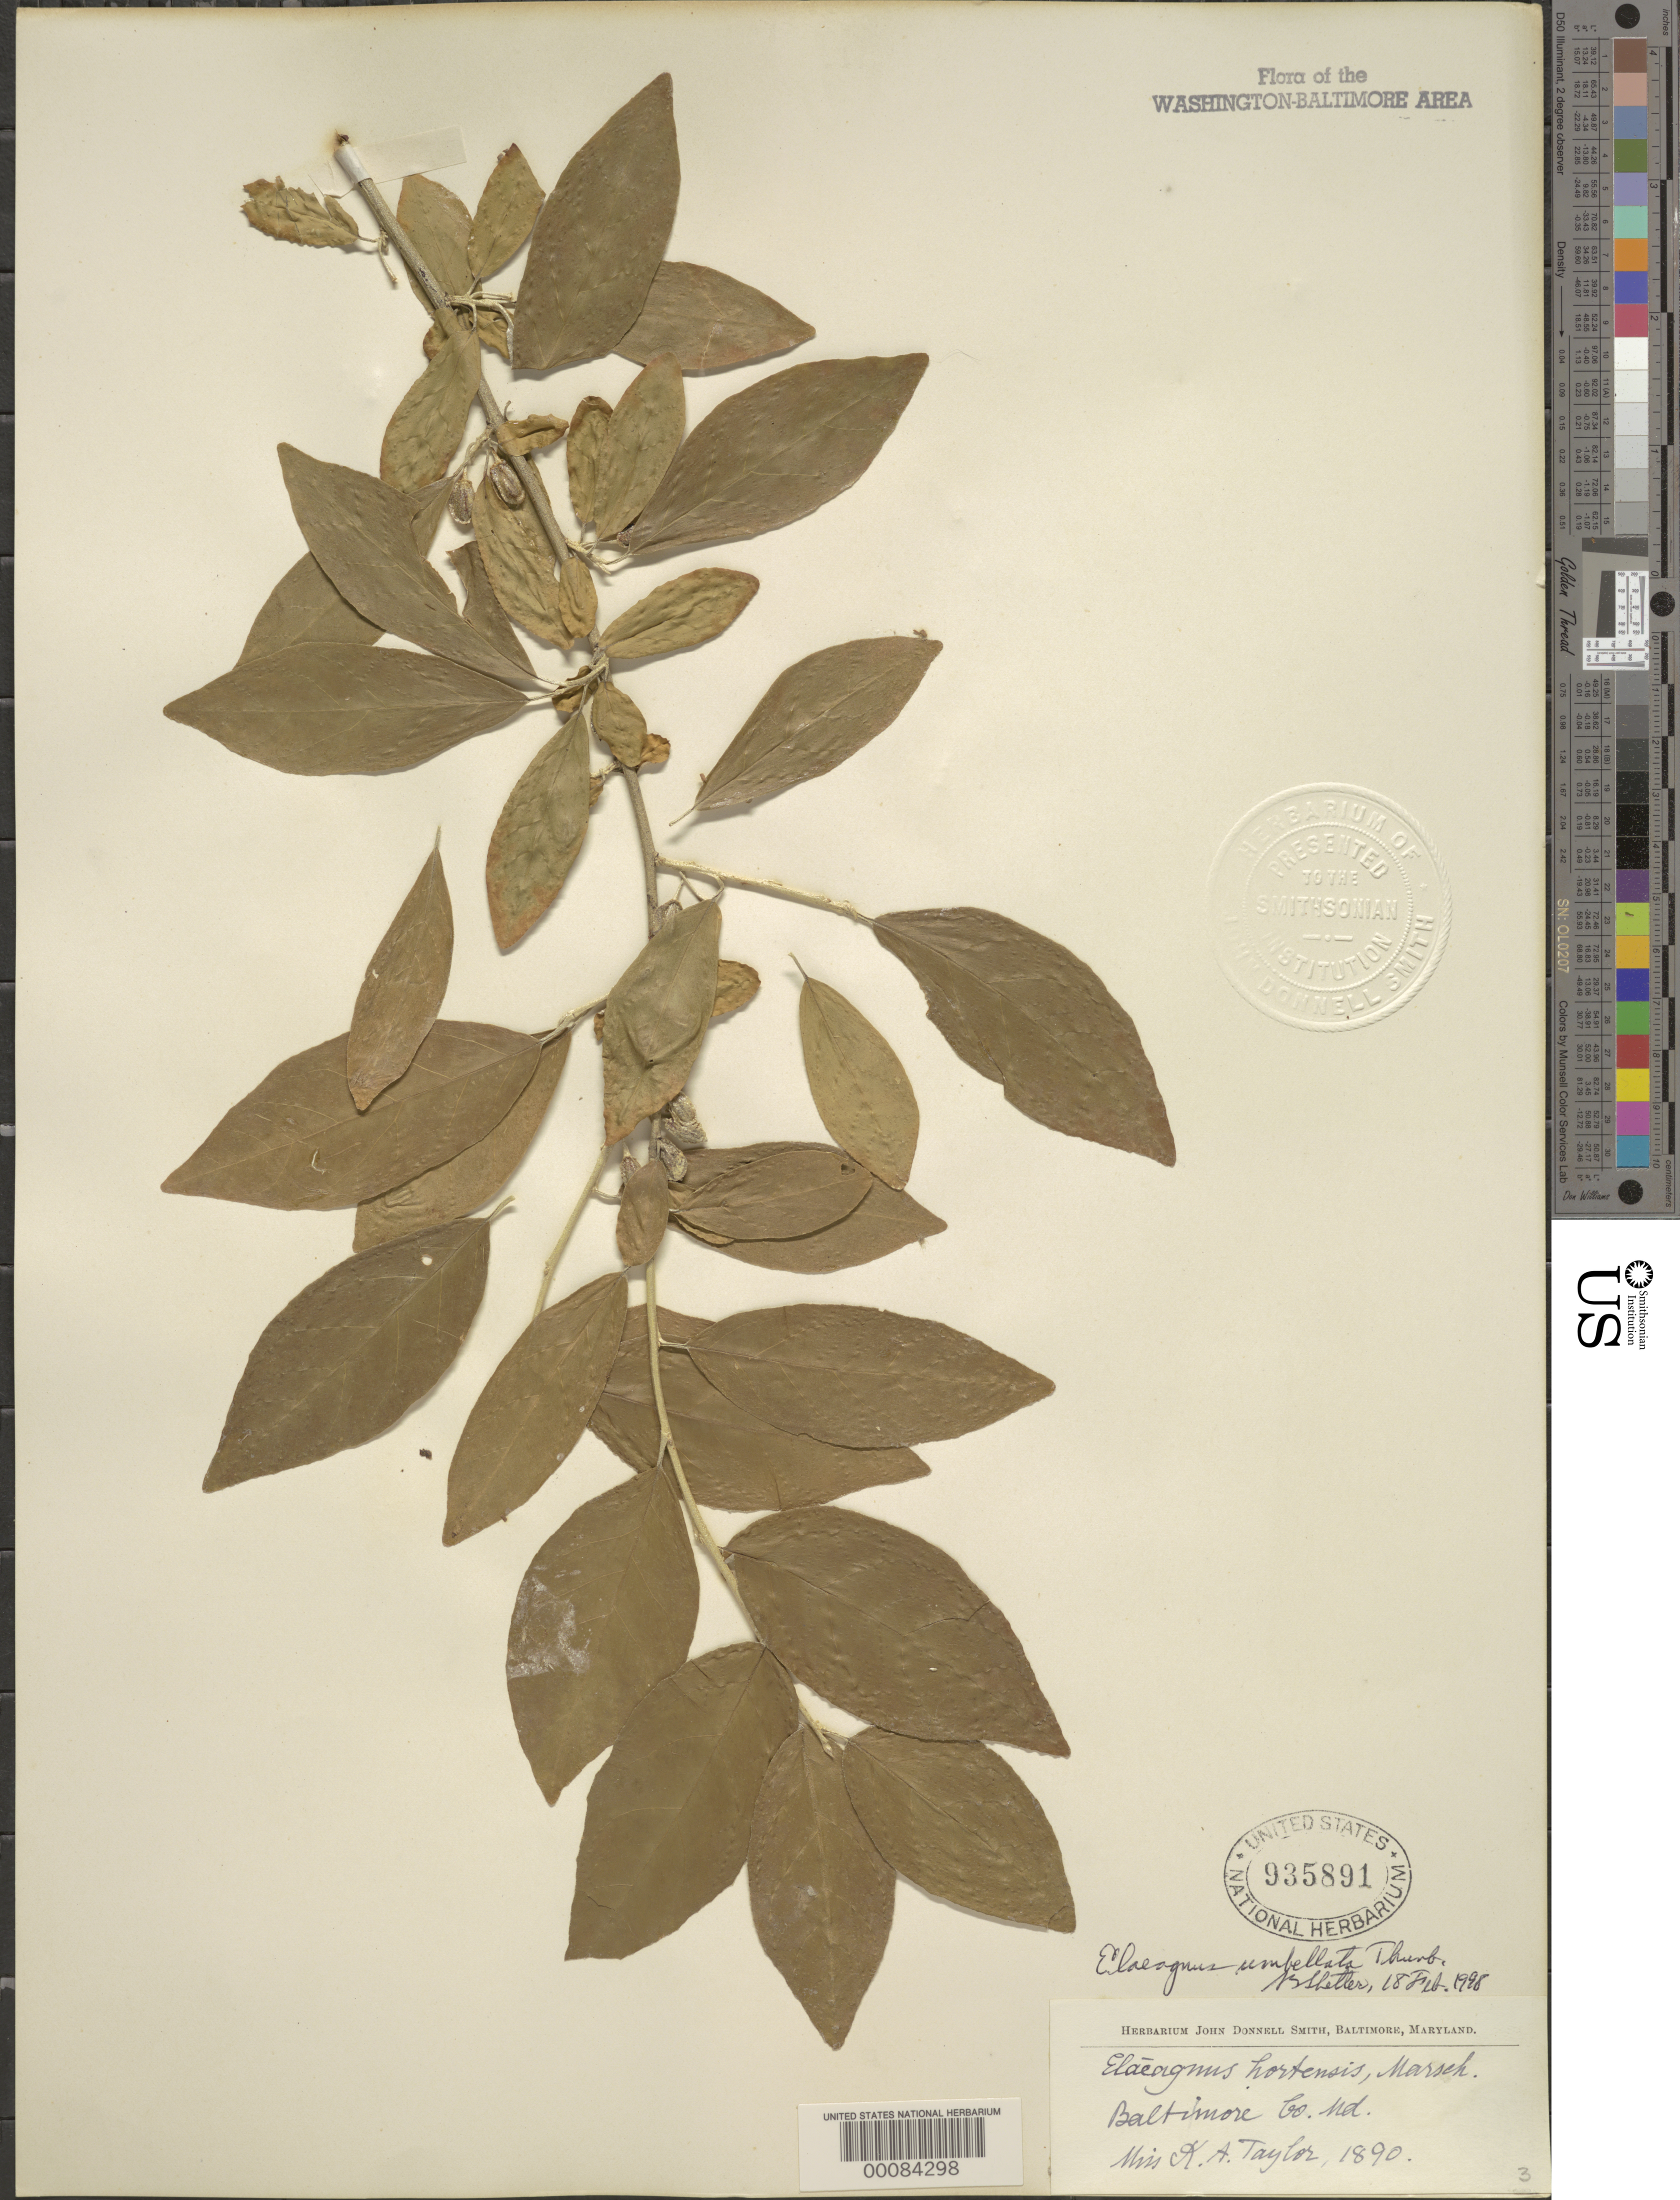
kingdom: Plantae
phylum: Tracheophyta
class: Magnoliopsida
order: Rosales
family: Elaeagnaceae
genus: Elaeagnus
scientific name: Elaeagnus umbellata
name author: Thunb.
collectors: K. A. Taylor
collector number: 3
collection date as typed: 1890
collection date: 1890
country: United States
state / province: Maryland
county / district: Baltimore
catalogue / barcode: US 935891